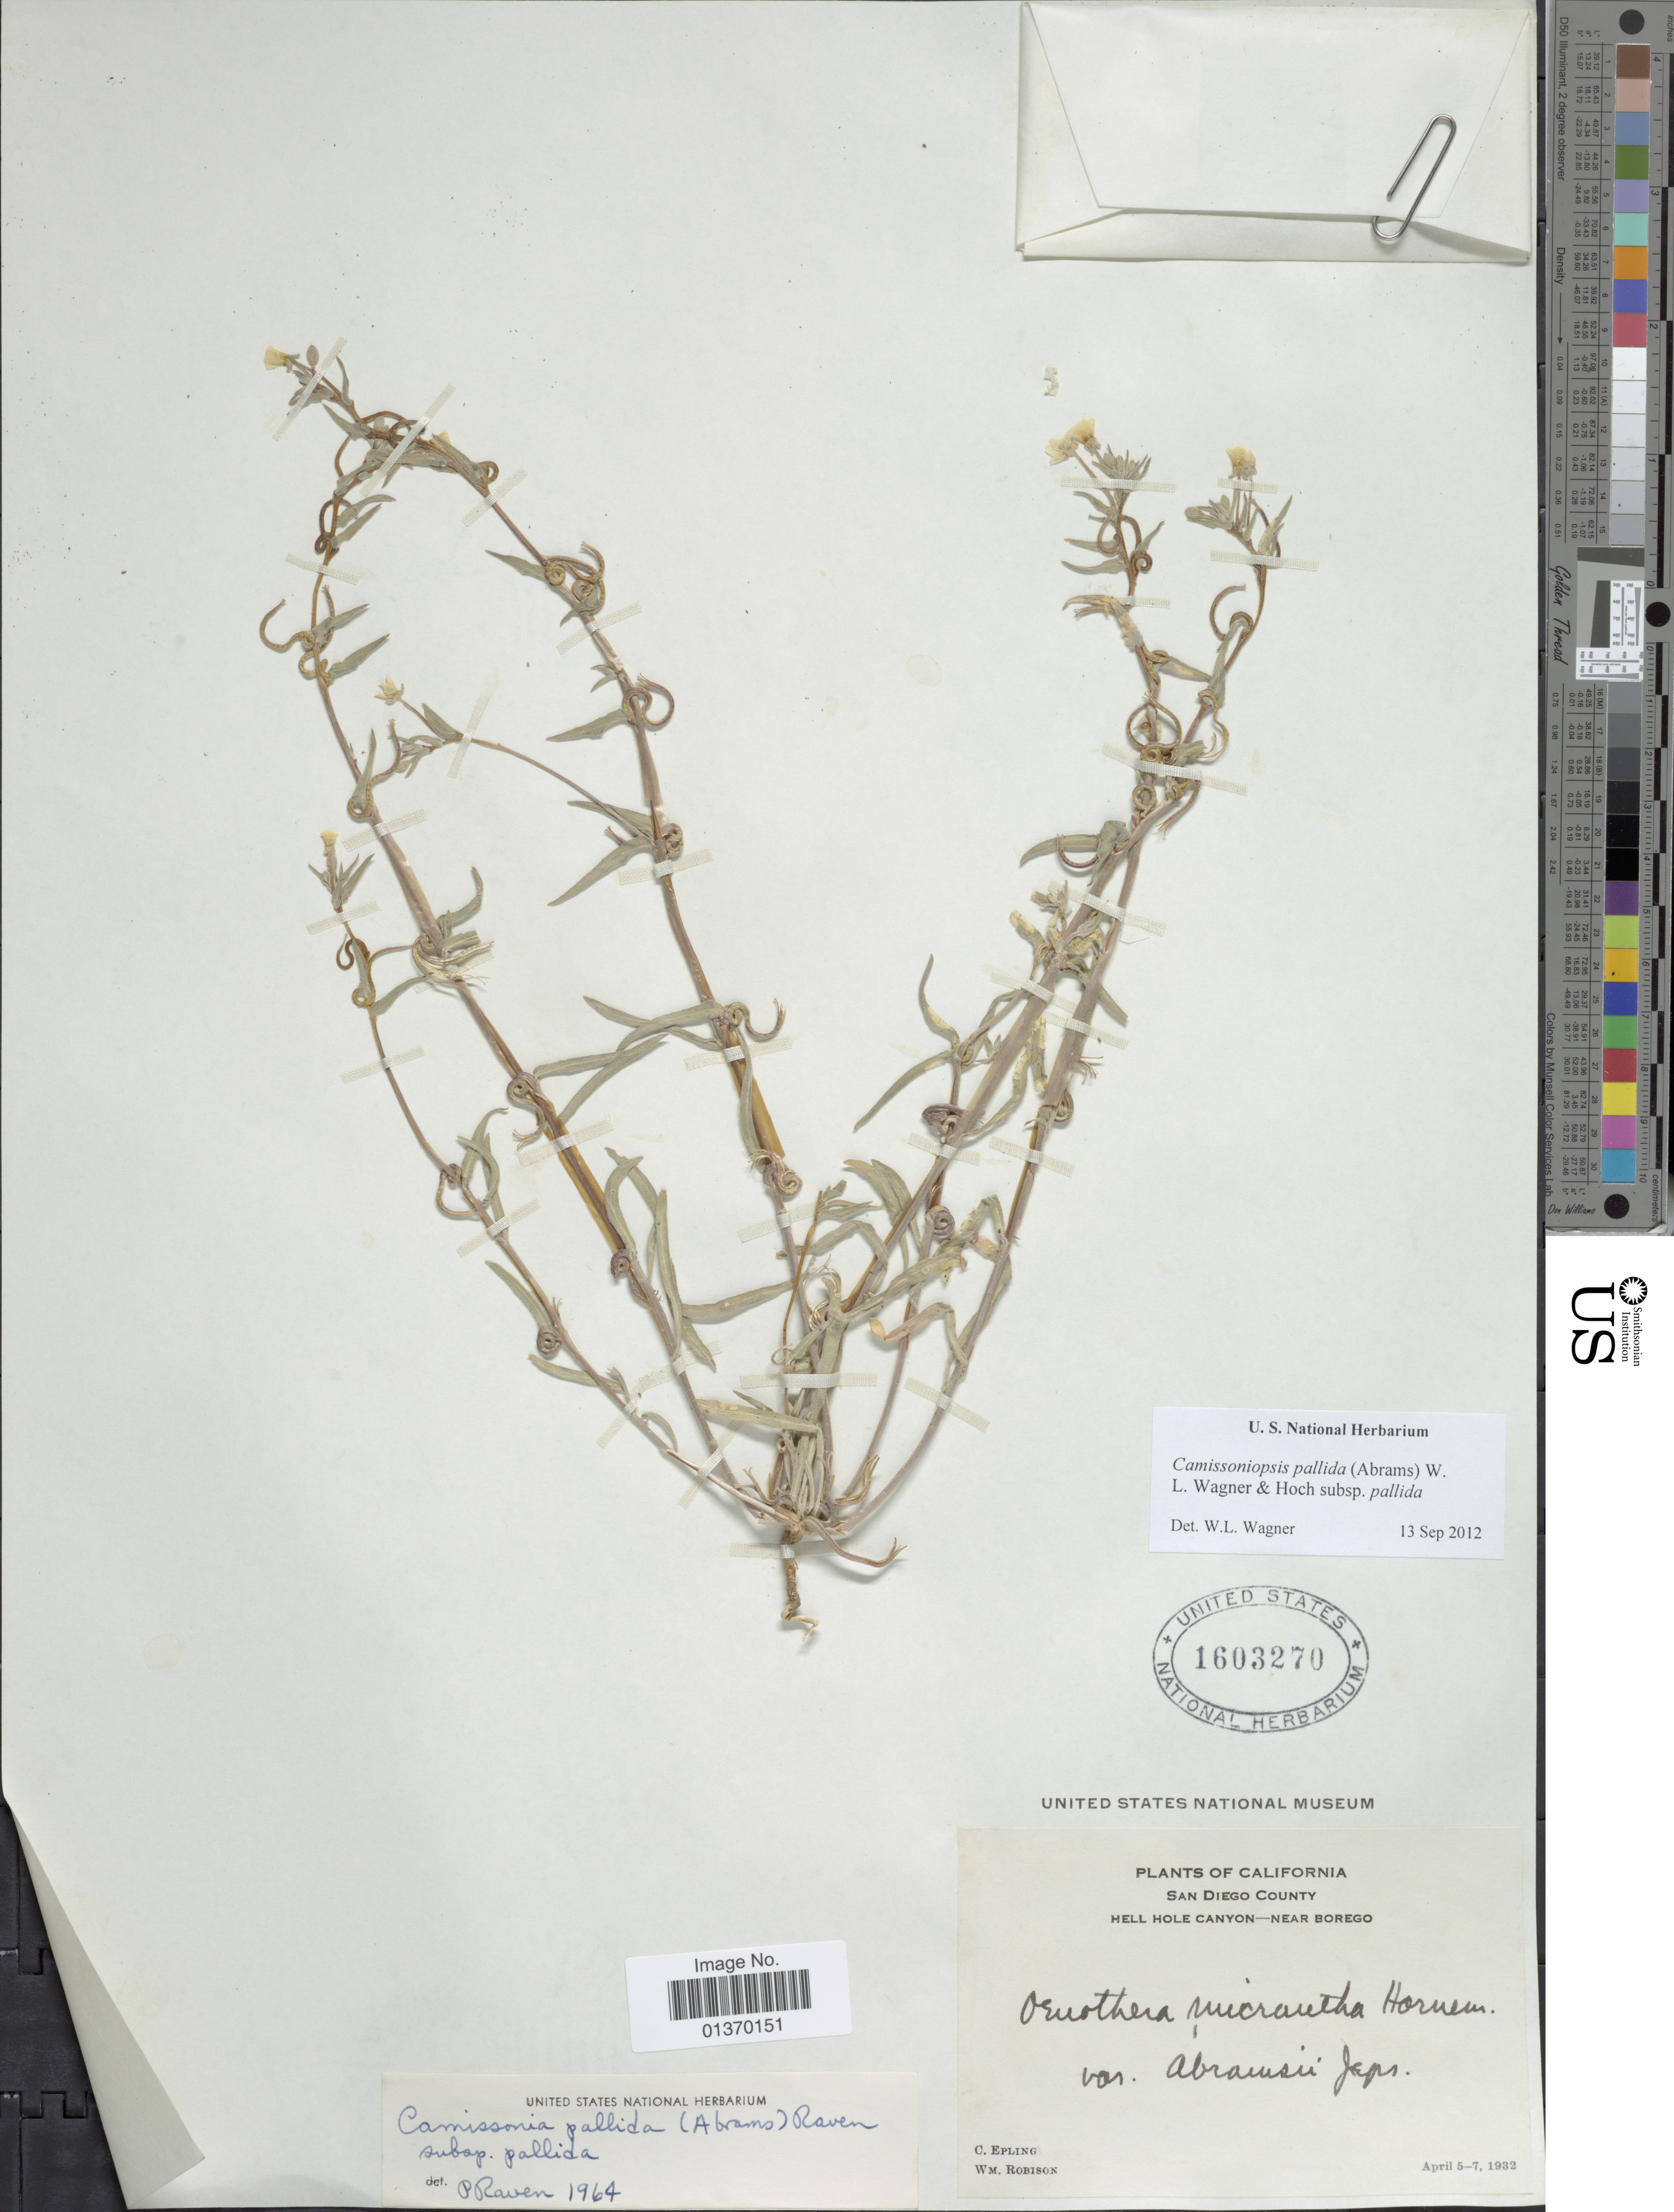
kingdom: Plantae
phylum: Tracheophyta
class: Magnoliopsida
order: Myrtales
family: Onagraceae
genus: Camissoniopsis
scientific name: Camissoniopsis pallida subsp. pallida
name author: (Abrams) W.L. Wagner & Hoch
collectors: C. C. Epling & W. Robison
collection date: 1932-04-05/1932-04-07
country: United States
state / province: California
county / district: San Diego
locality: San Diego County, Hell Hole Canyon - Near Borego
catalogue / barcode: US 1603270